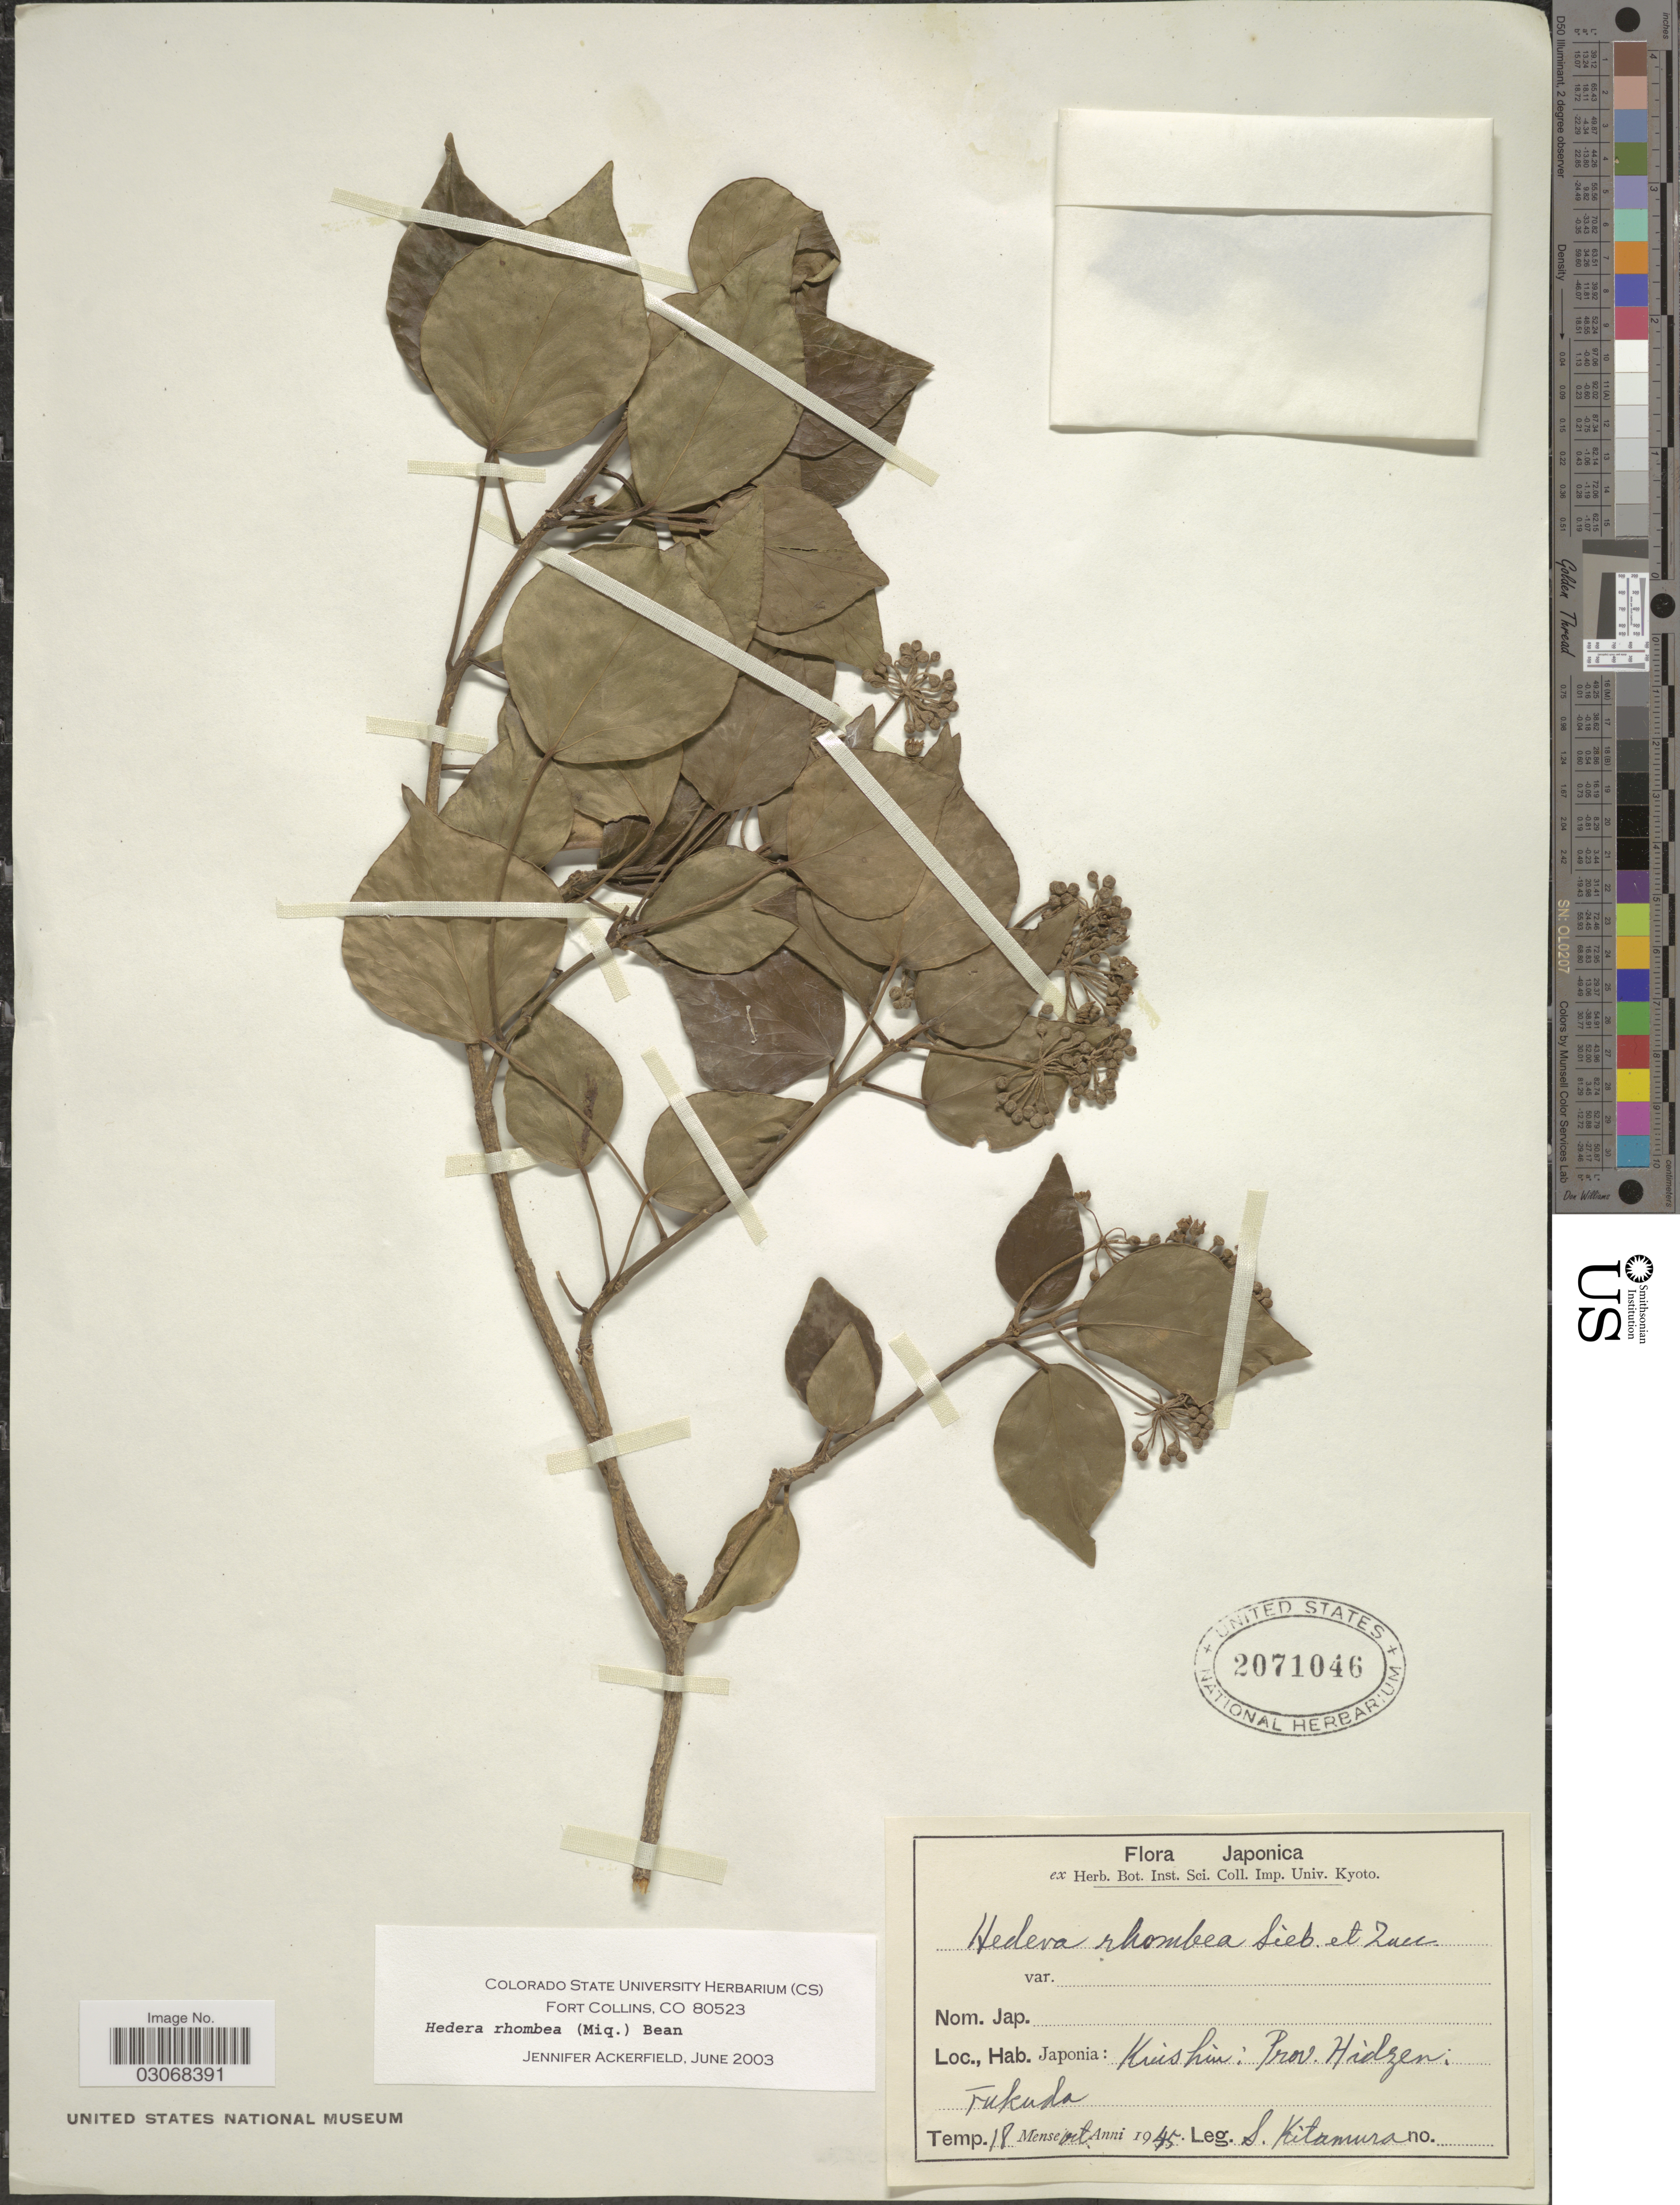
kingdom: Plantae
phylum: Tracheophyta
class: Magnoliopsida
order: Apiales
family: Araliaceae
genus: Hedera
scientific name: Hedera rhombea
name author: (Miq.) Bean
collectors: S. Kitamura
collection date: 1945-10-18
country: Japan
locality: Kiushiu: Prov. Hidzen, Fukuda.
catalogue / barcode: US 2071046